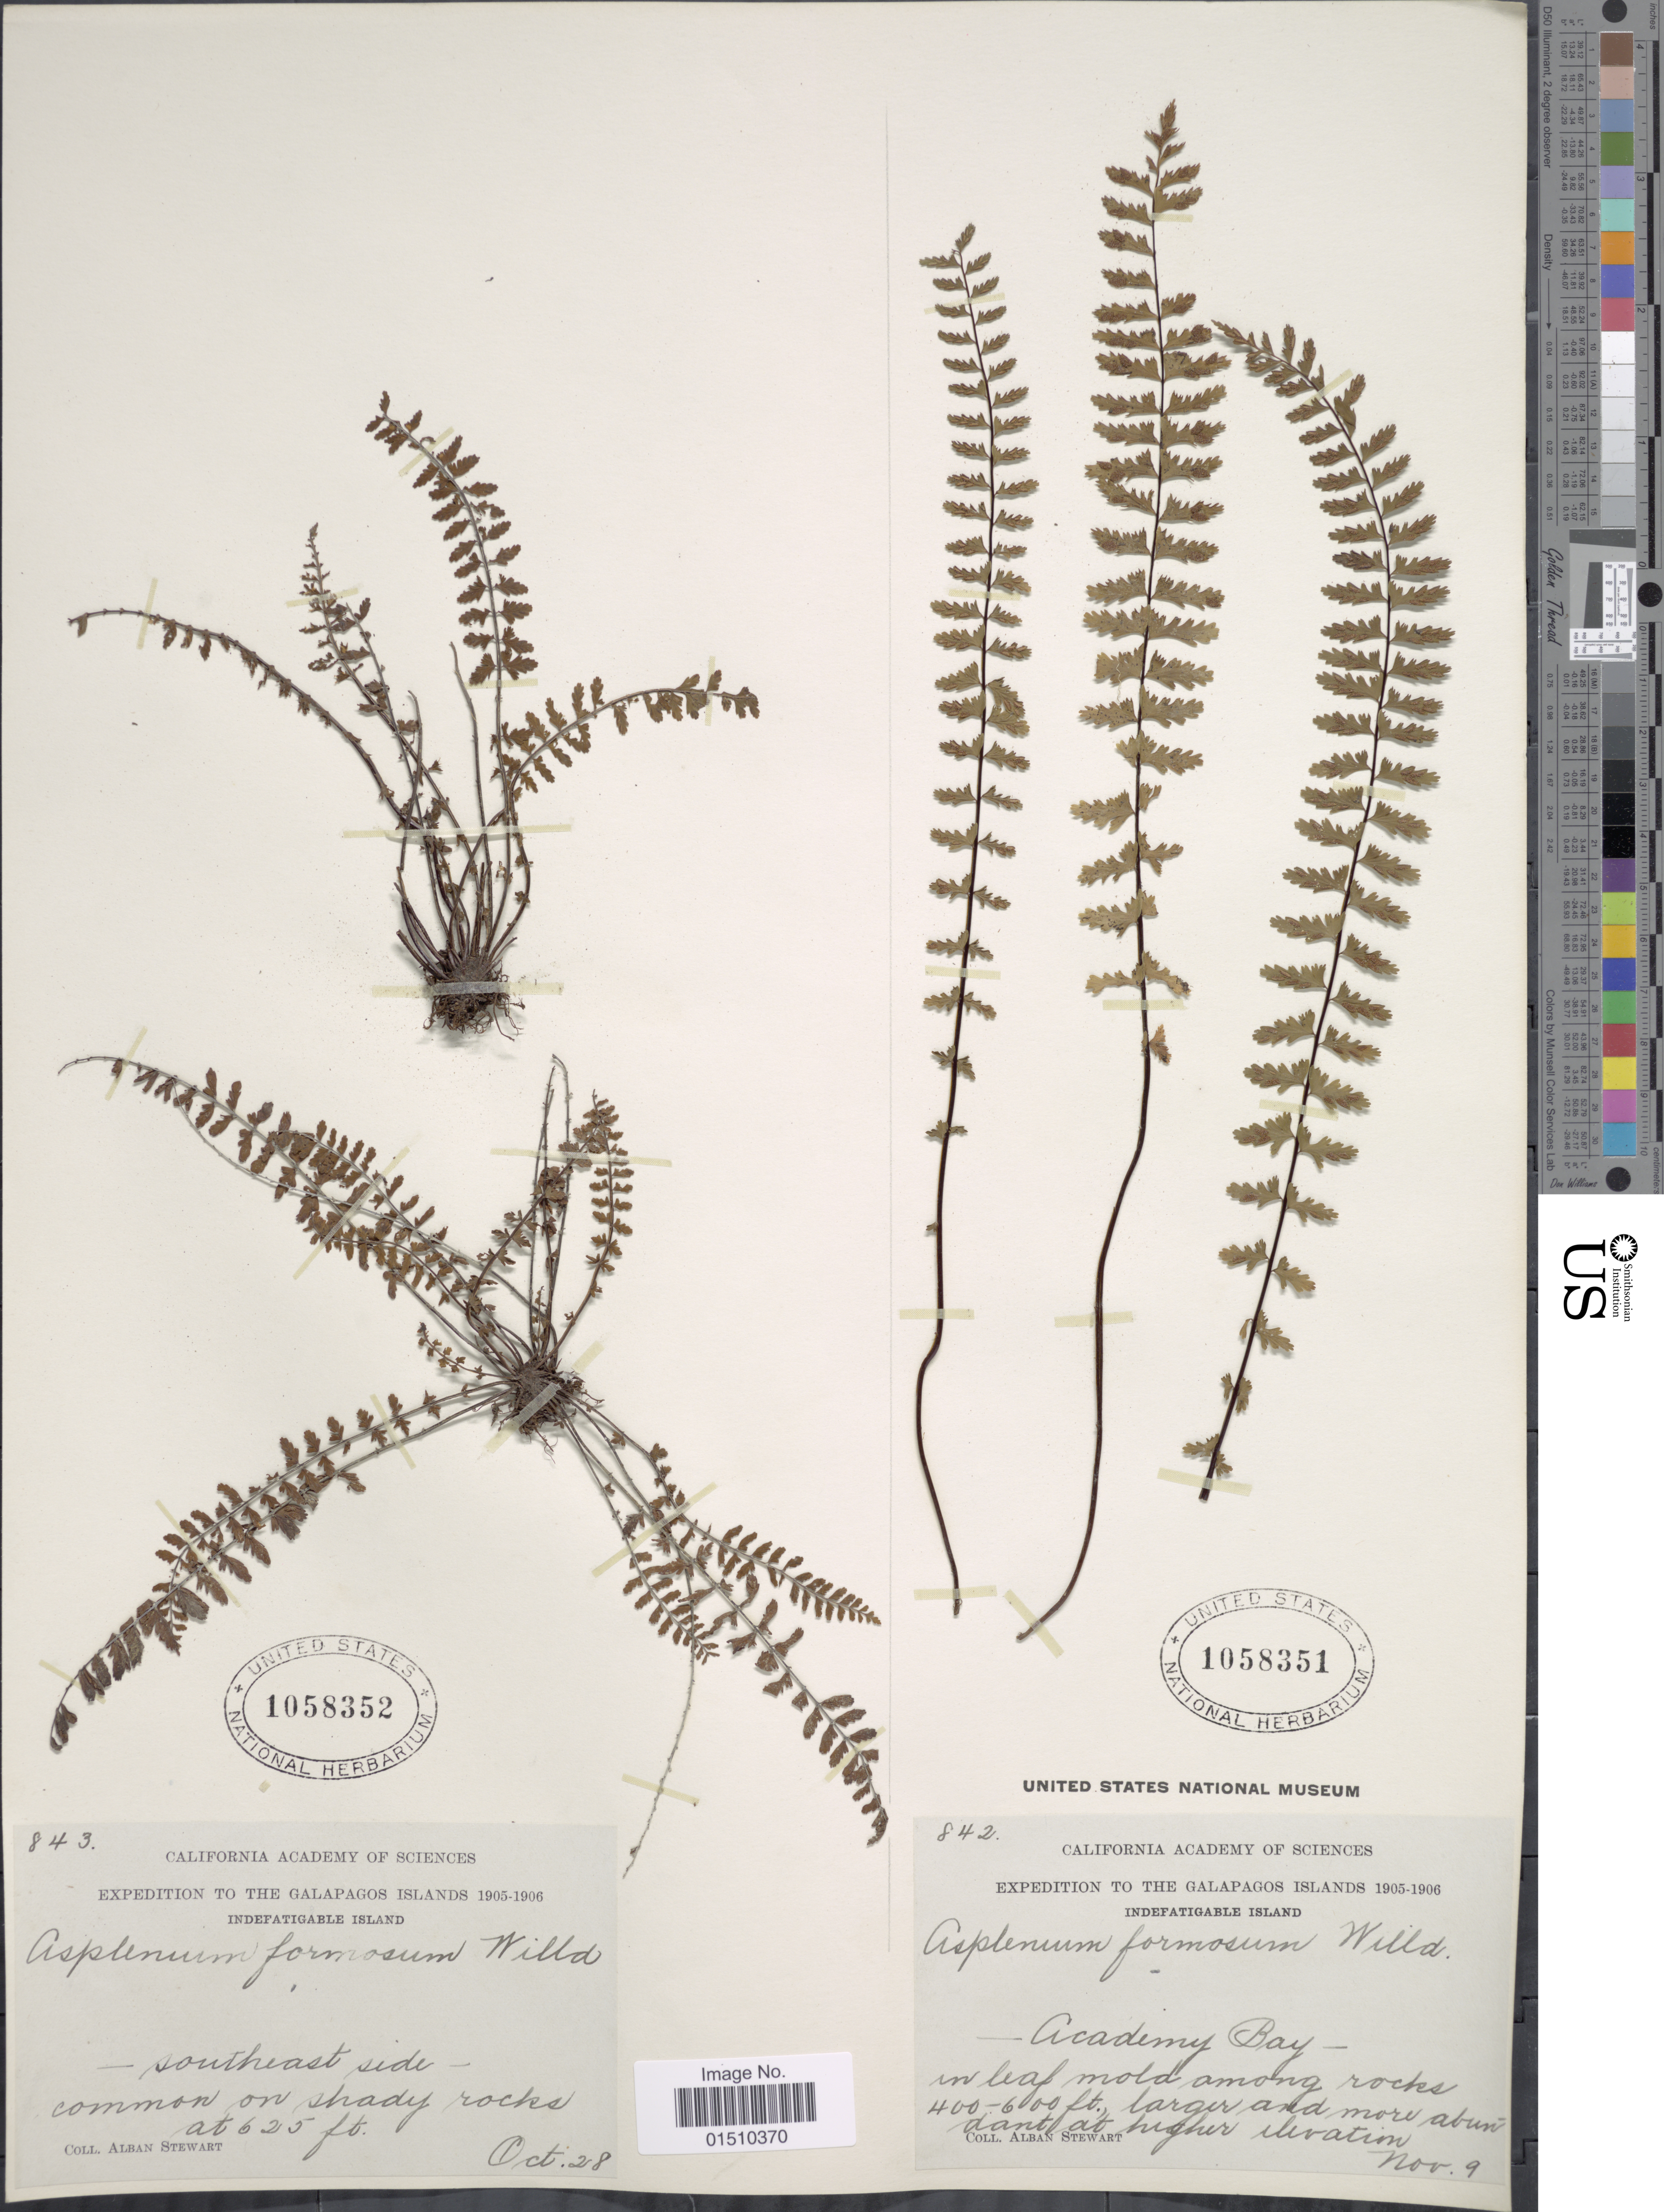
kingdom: Plantae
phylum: Tracheophyta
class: Polypodiopsida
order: Polypodiales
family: Aspleniaceae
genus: Asplenium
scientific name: Asplenium carolinum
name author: Maxon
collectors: A. Stewart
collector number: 843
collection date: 1905-10-28/1906-10-28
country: Ecuador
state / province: Colón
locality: Expedition to the Galapagos Islands, Indefatigable Island, Southeast side.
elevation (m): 190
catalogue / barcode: US 1058352